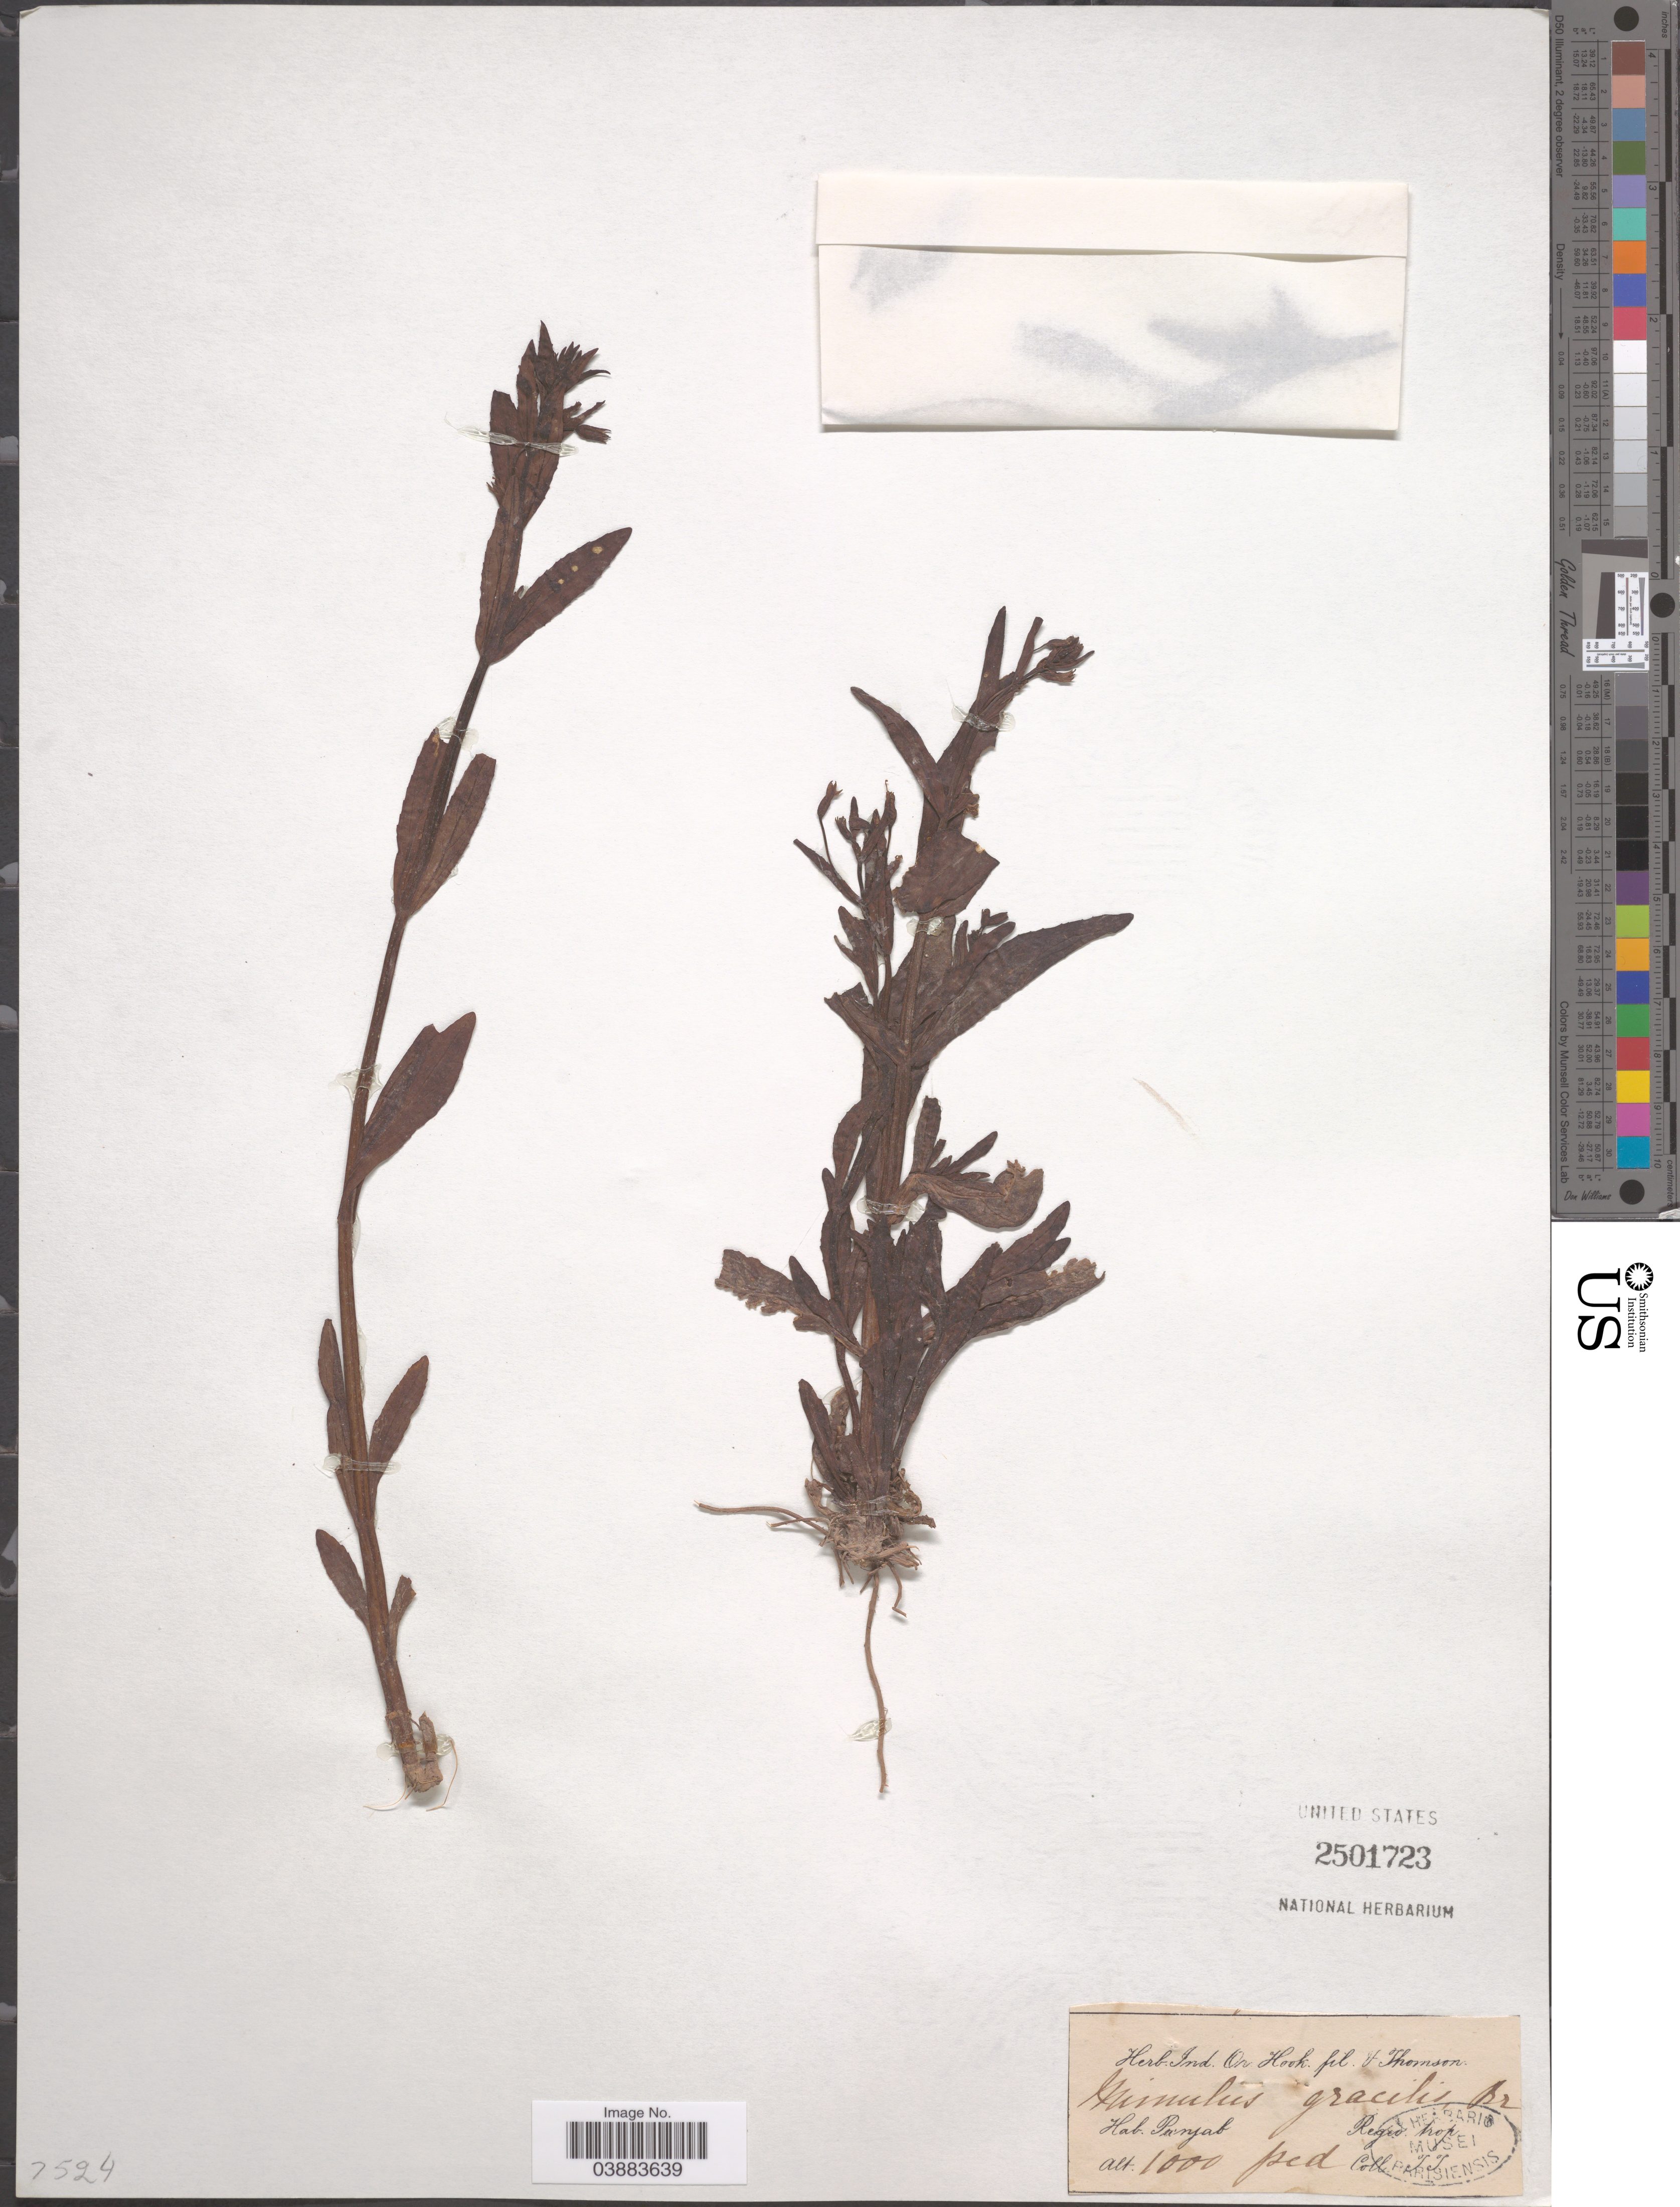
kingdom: Plantae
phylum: Tracheophyta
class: Magnoliopsida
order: Lamiales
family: Phrymaceae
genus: Mimulus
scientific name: Mimulus gracilis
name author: R. Br.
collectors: T. Thomson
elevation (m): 305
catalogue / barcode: US 2501723